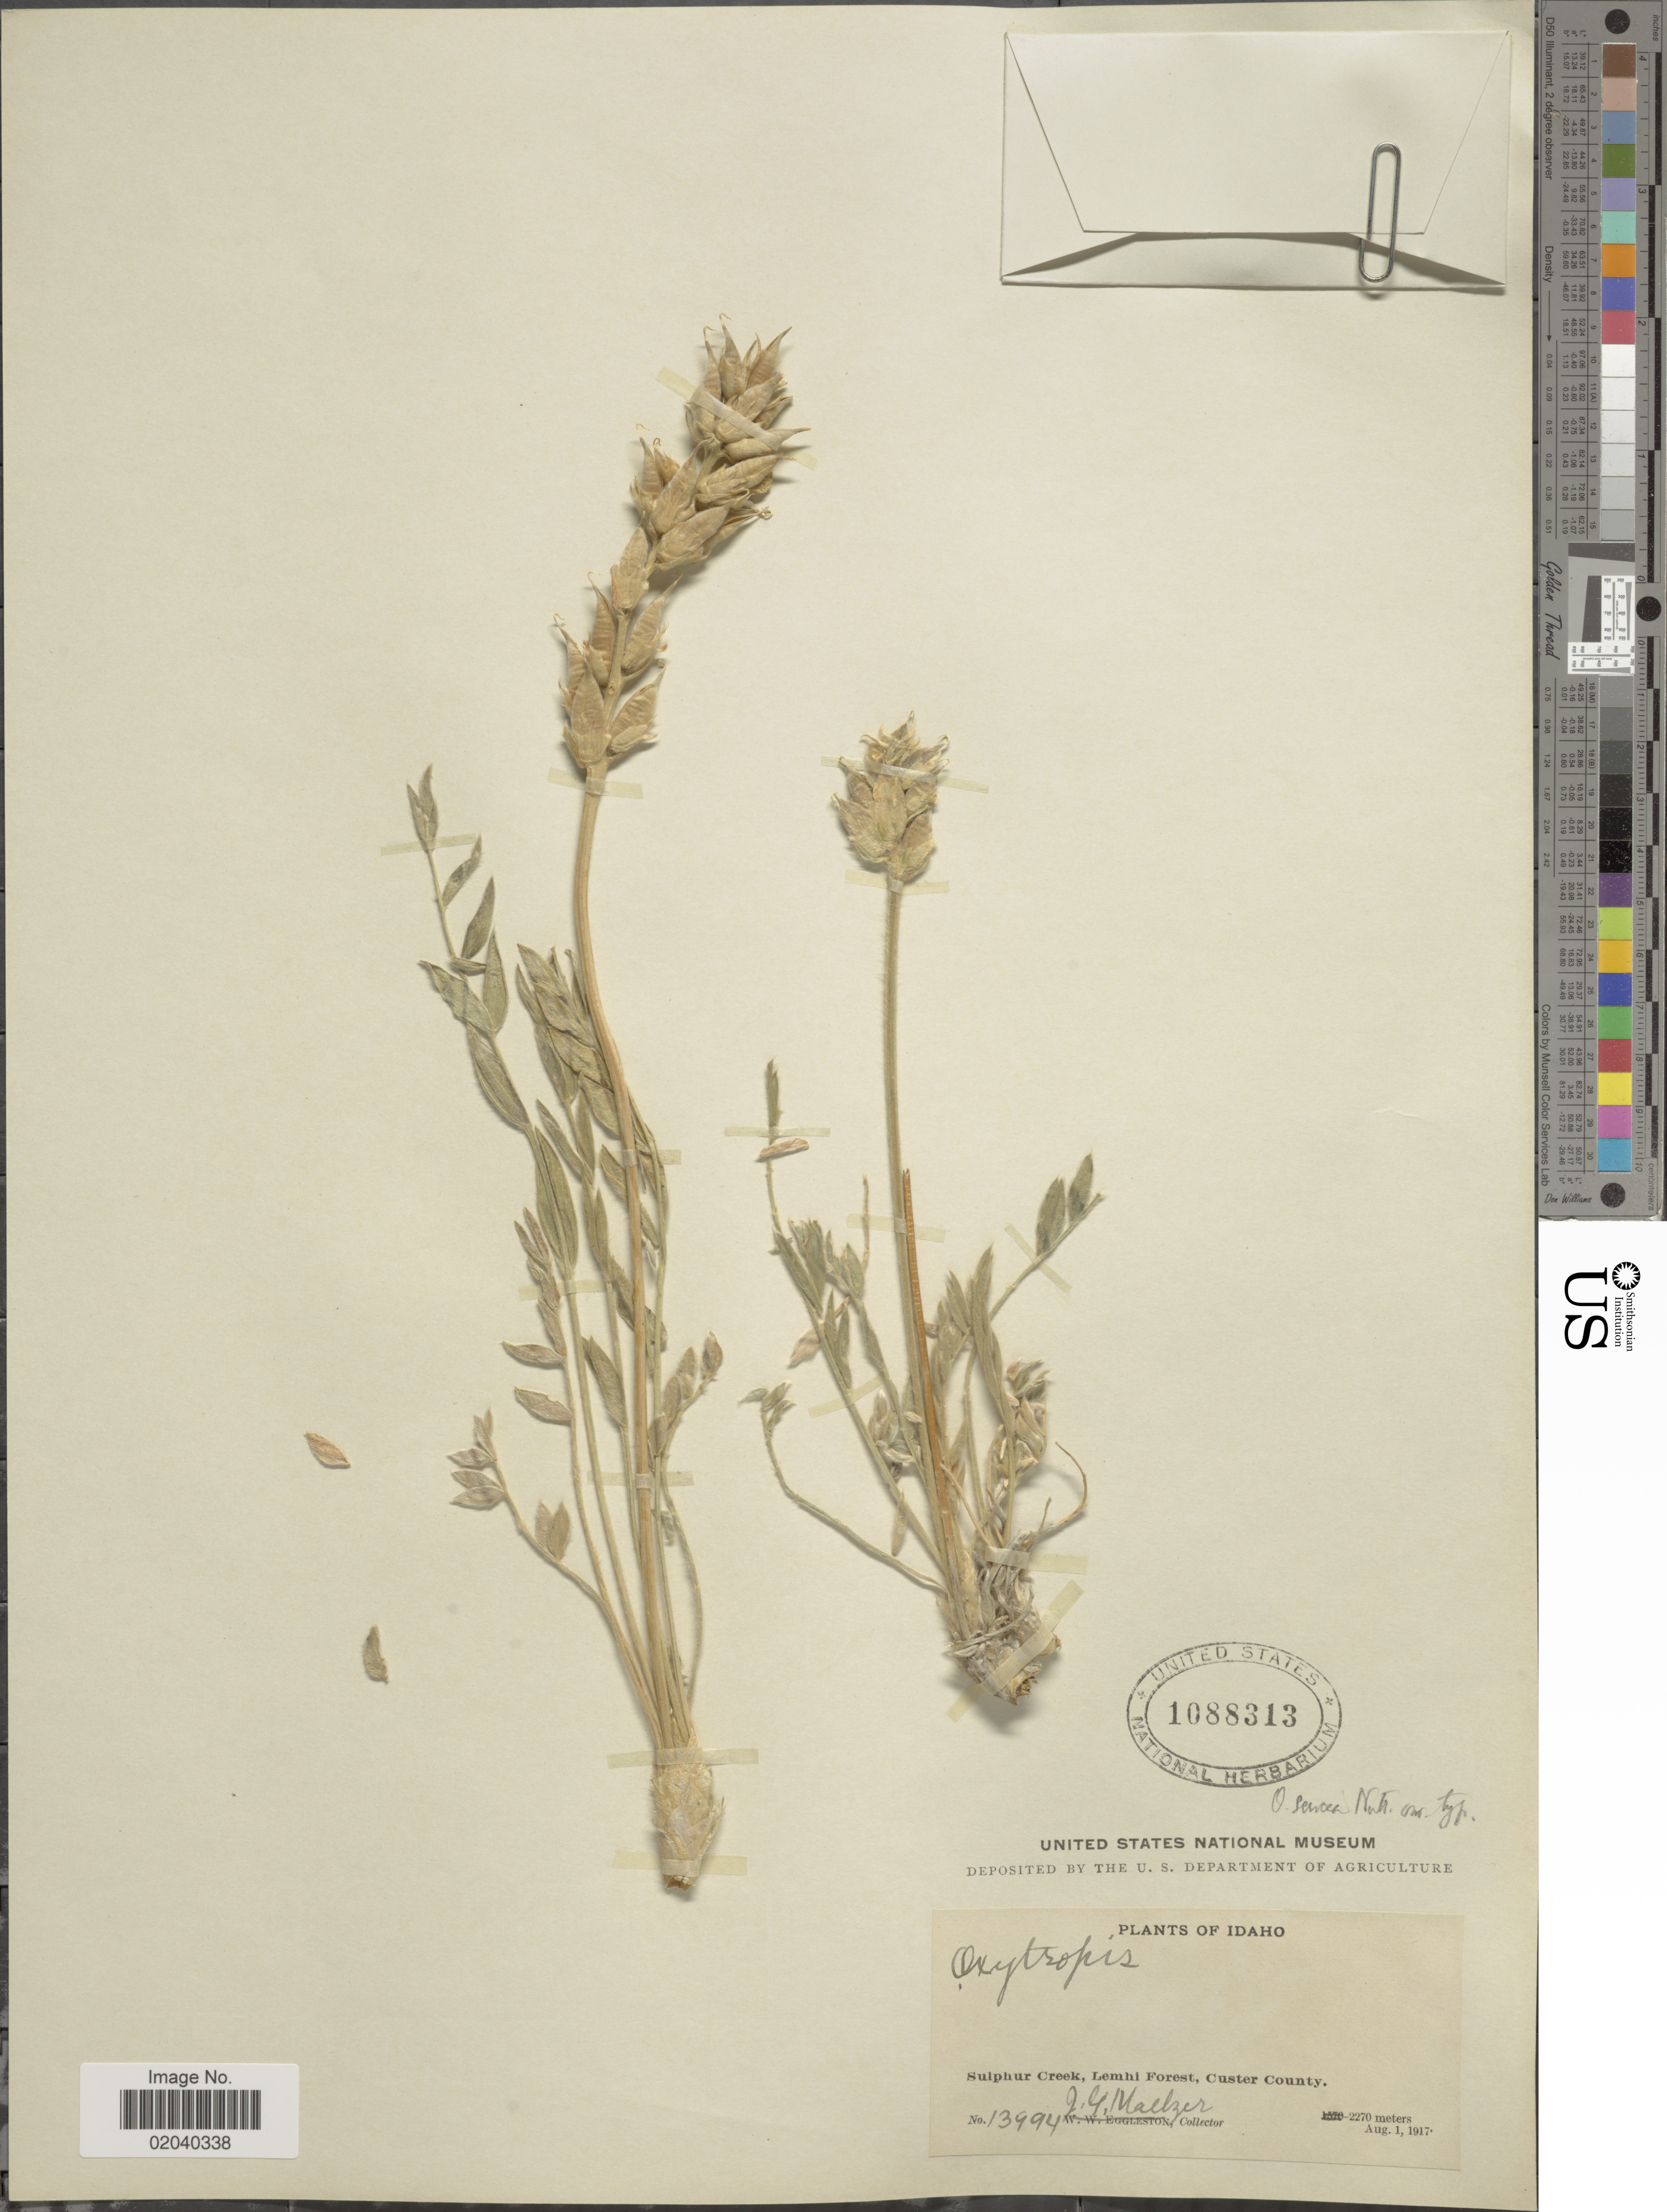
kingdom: Plantae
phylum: Tracheophyta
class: Magnoliopsida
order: Fabales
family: Fabaceae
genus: Oxytropis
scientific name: Oxytropis sericea var. sericea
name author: Nutt.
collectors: J. Maelzer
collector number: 13994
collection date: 1917-08-01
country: United States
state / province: Idaho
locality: Sulphur Creek, Lemhi Forest, Custer County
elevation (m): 2270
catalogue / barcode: US 1088313